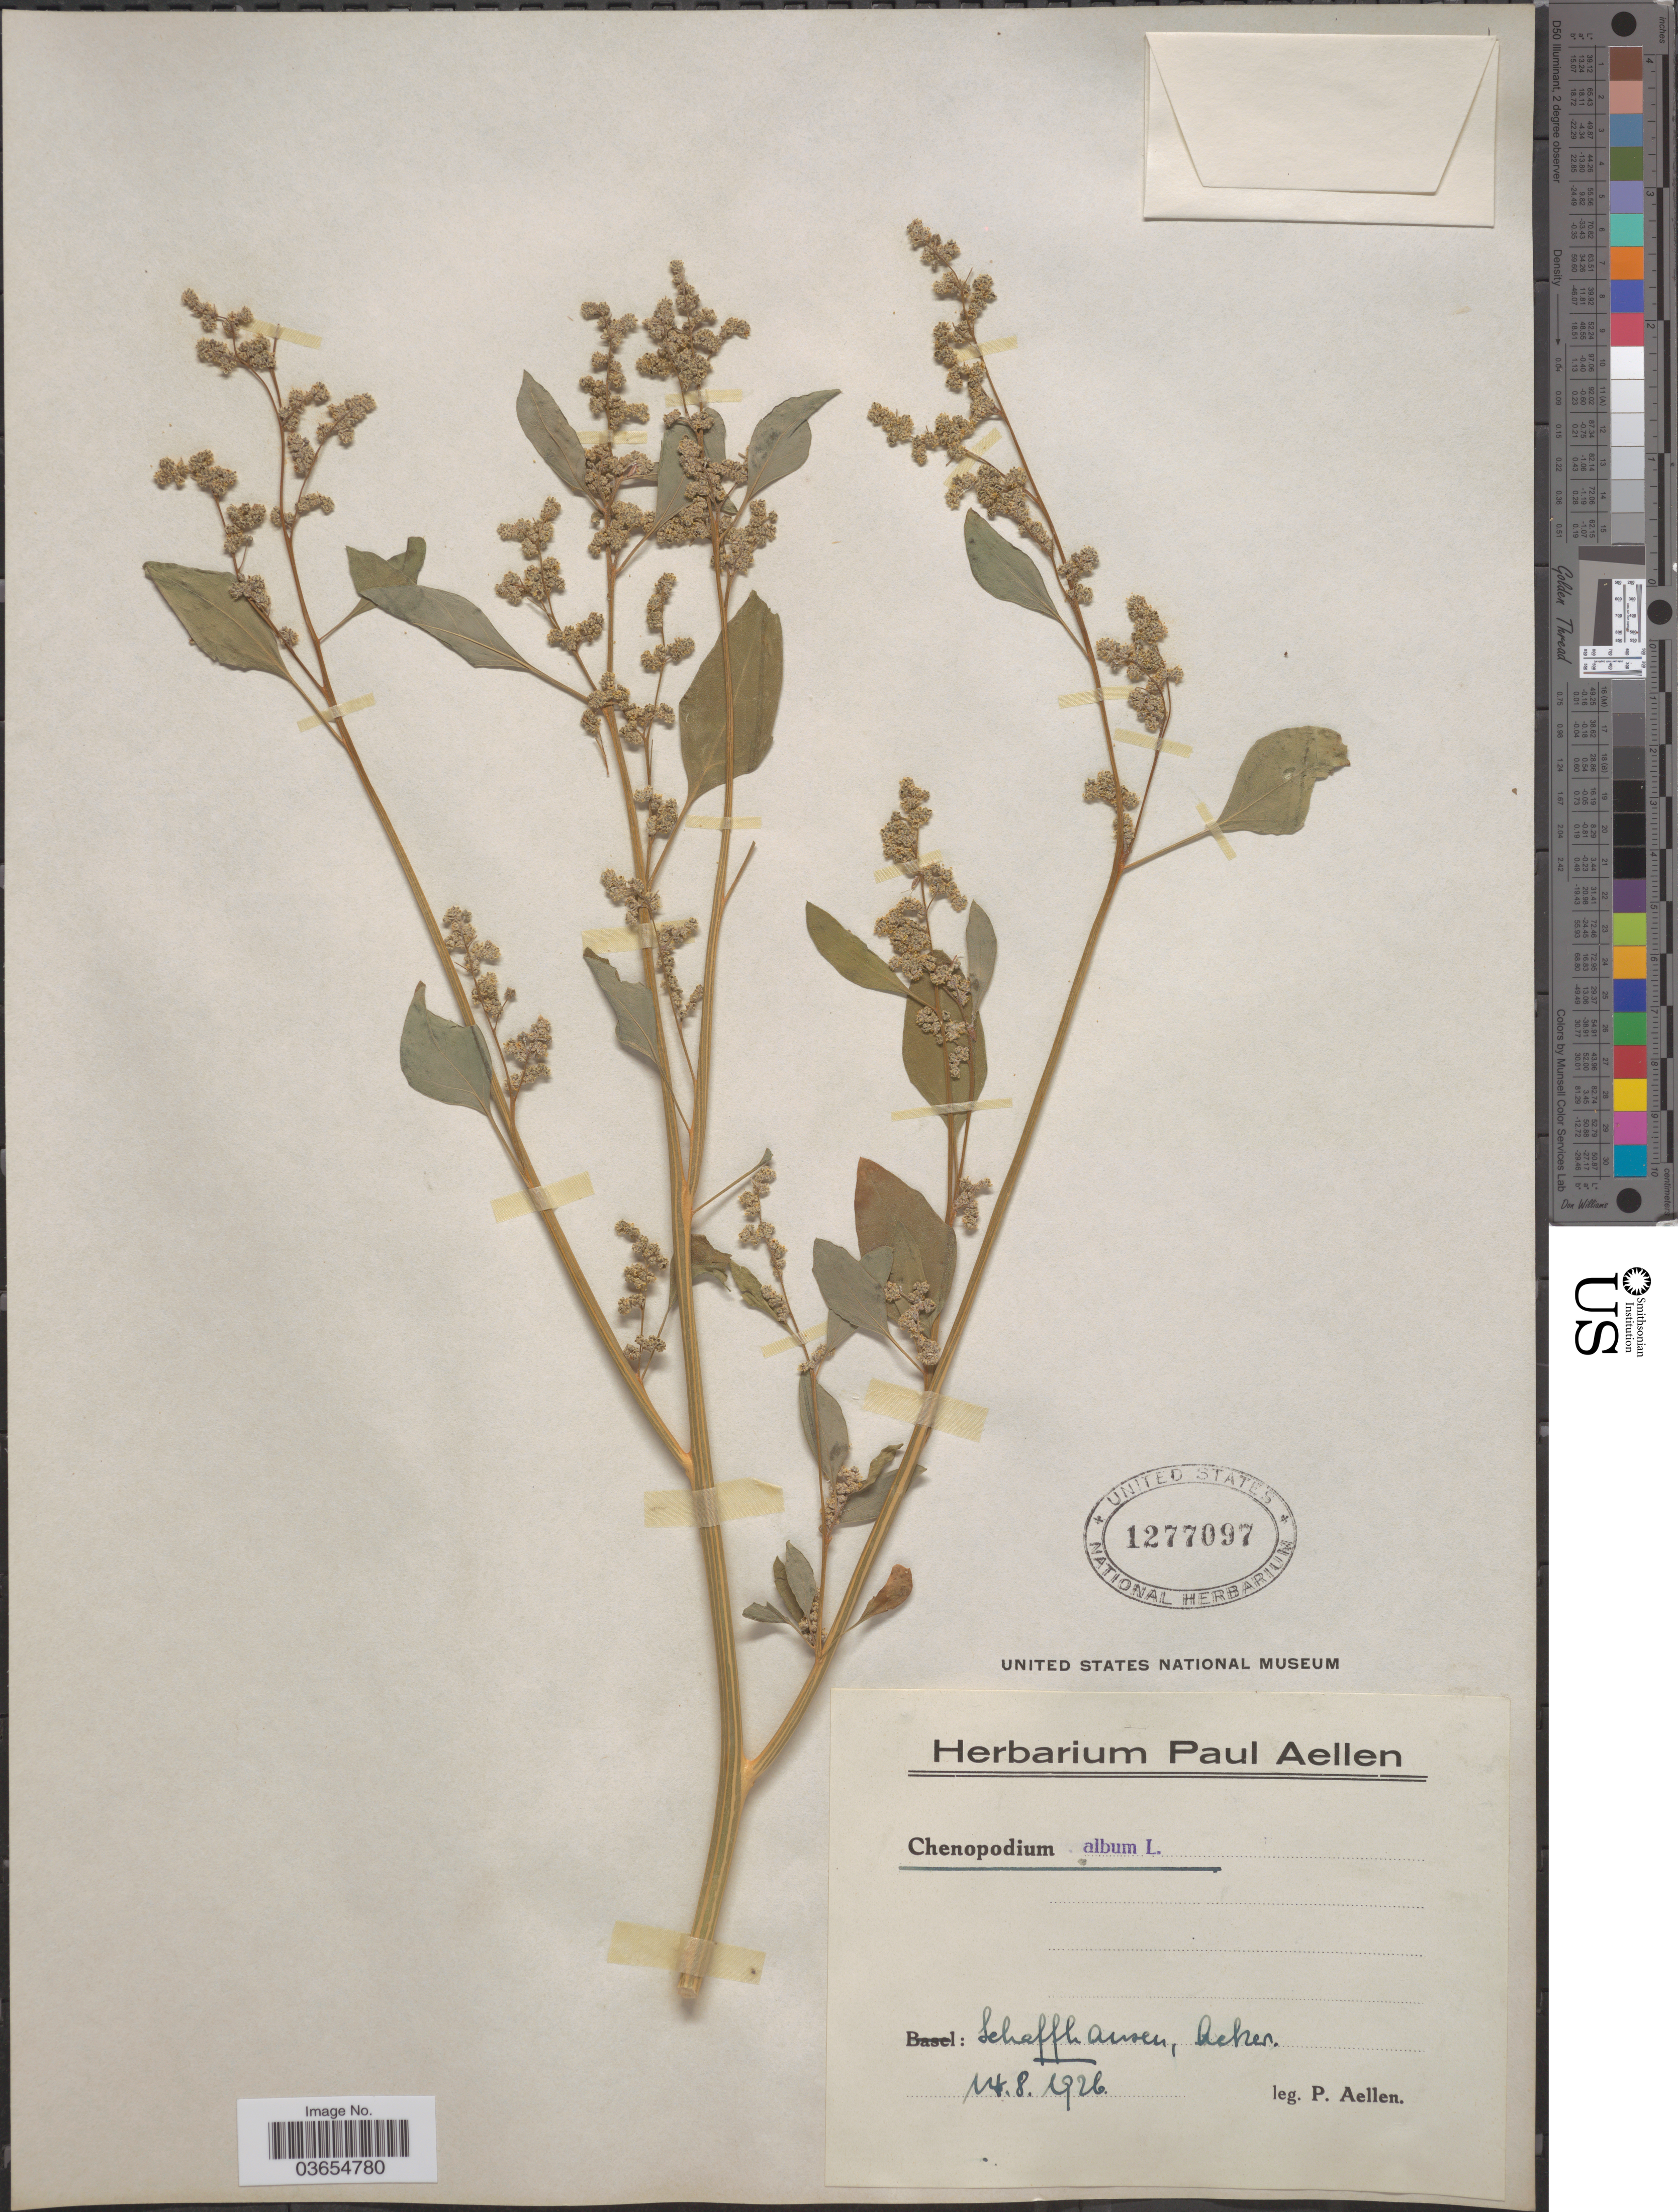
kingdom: Plantae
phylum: Tracheophyta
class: Magnoliopsida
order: Caryophyllales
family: Amaranthaceae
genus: Chenopodium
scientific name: Chenopodium album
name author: L.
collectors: P. Aellen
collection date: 1926-08-14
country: Switzerland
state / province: Schaffhausen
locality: Acker.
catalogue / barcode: US 1277097